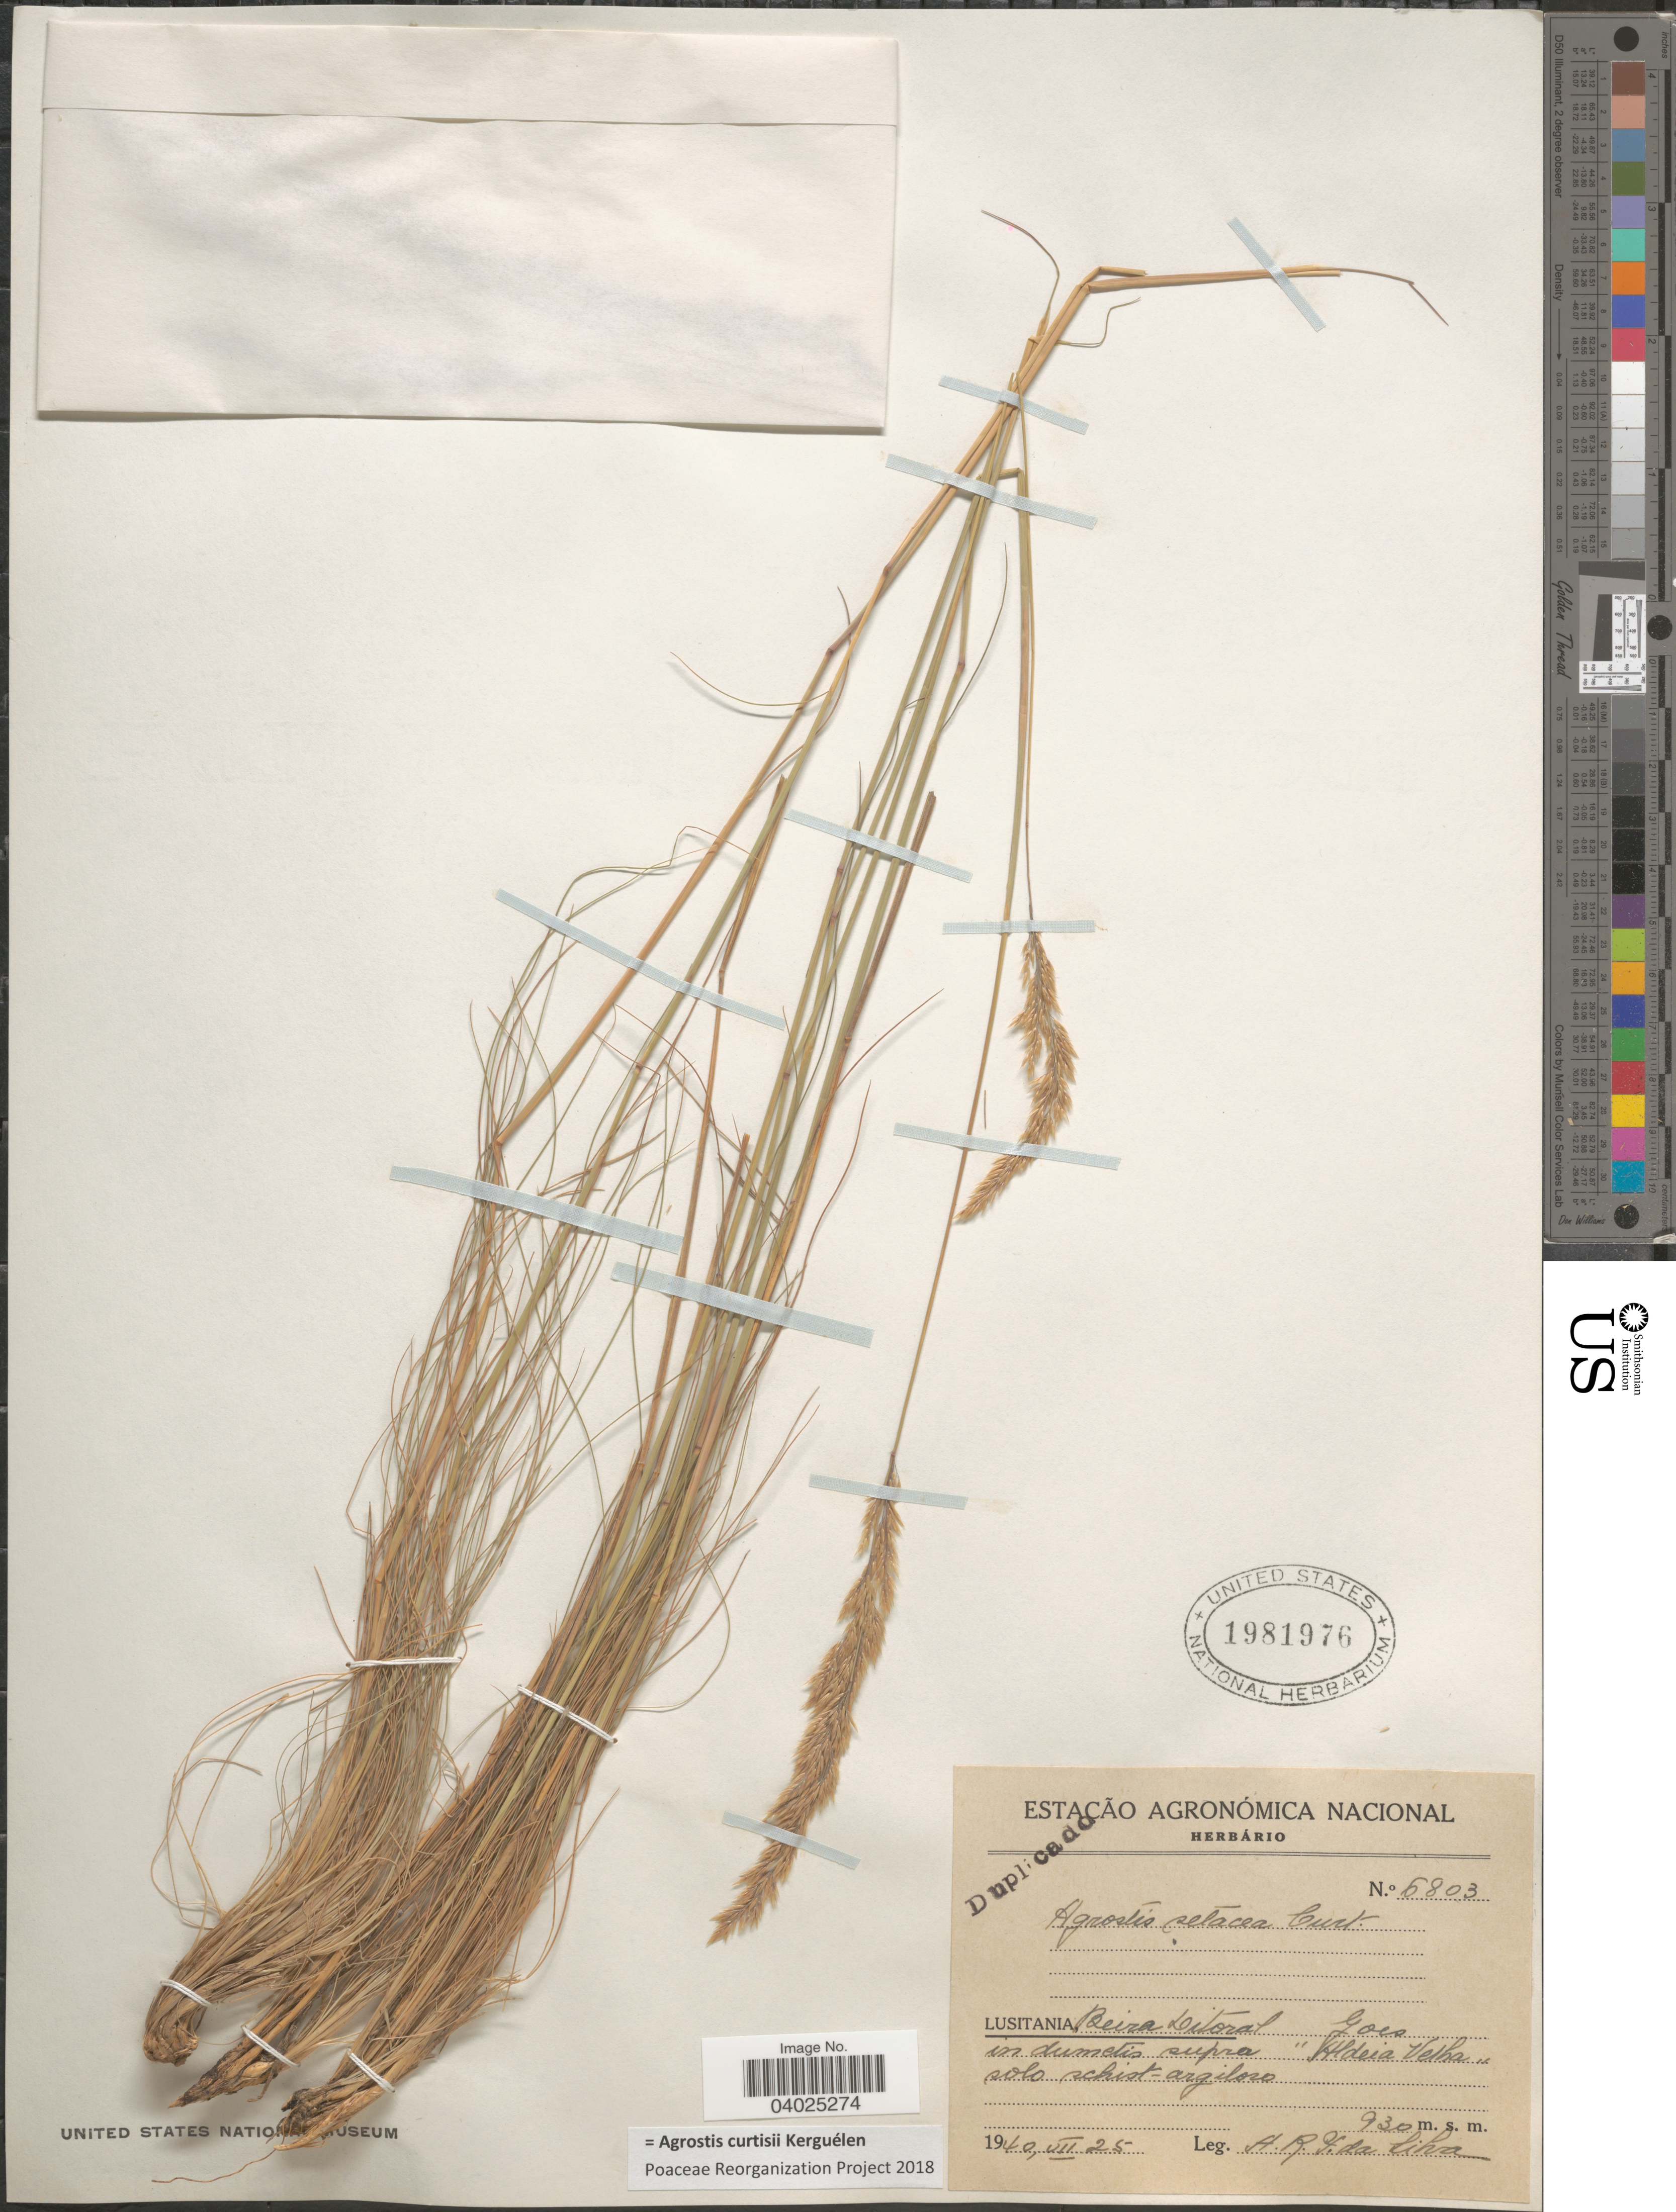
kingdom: Plantae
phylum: Tracheophyta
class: Liliopsida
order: Poales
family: Poaceae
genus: Alpagrostis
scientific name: Alpagrostis curtisii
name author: (Kerguélen) P.M. Peterson et al.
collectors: A. da Liha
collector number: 6803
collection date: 1940-07-25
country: Portugal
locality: Lusitania, Beira Litoral. Goes in dumetis supra "Aldeia Velha" solo schist-argiloso.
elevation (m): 930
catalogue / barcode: US 1981976